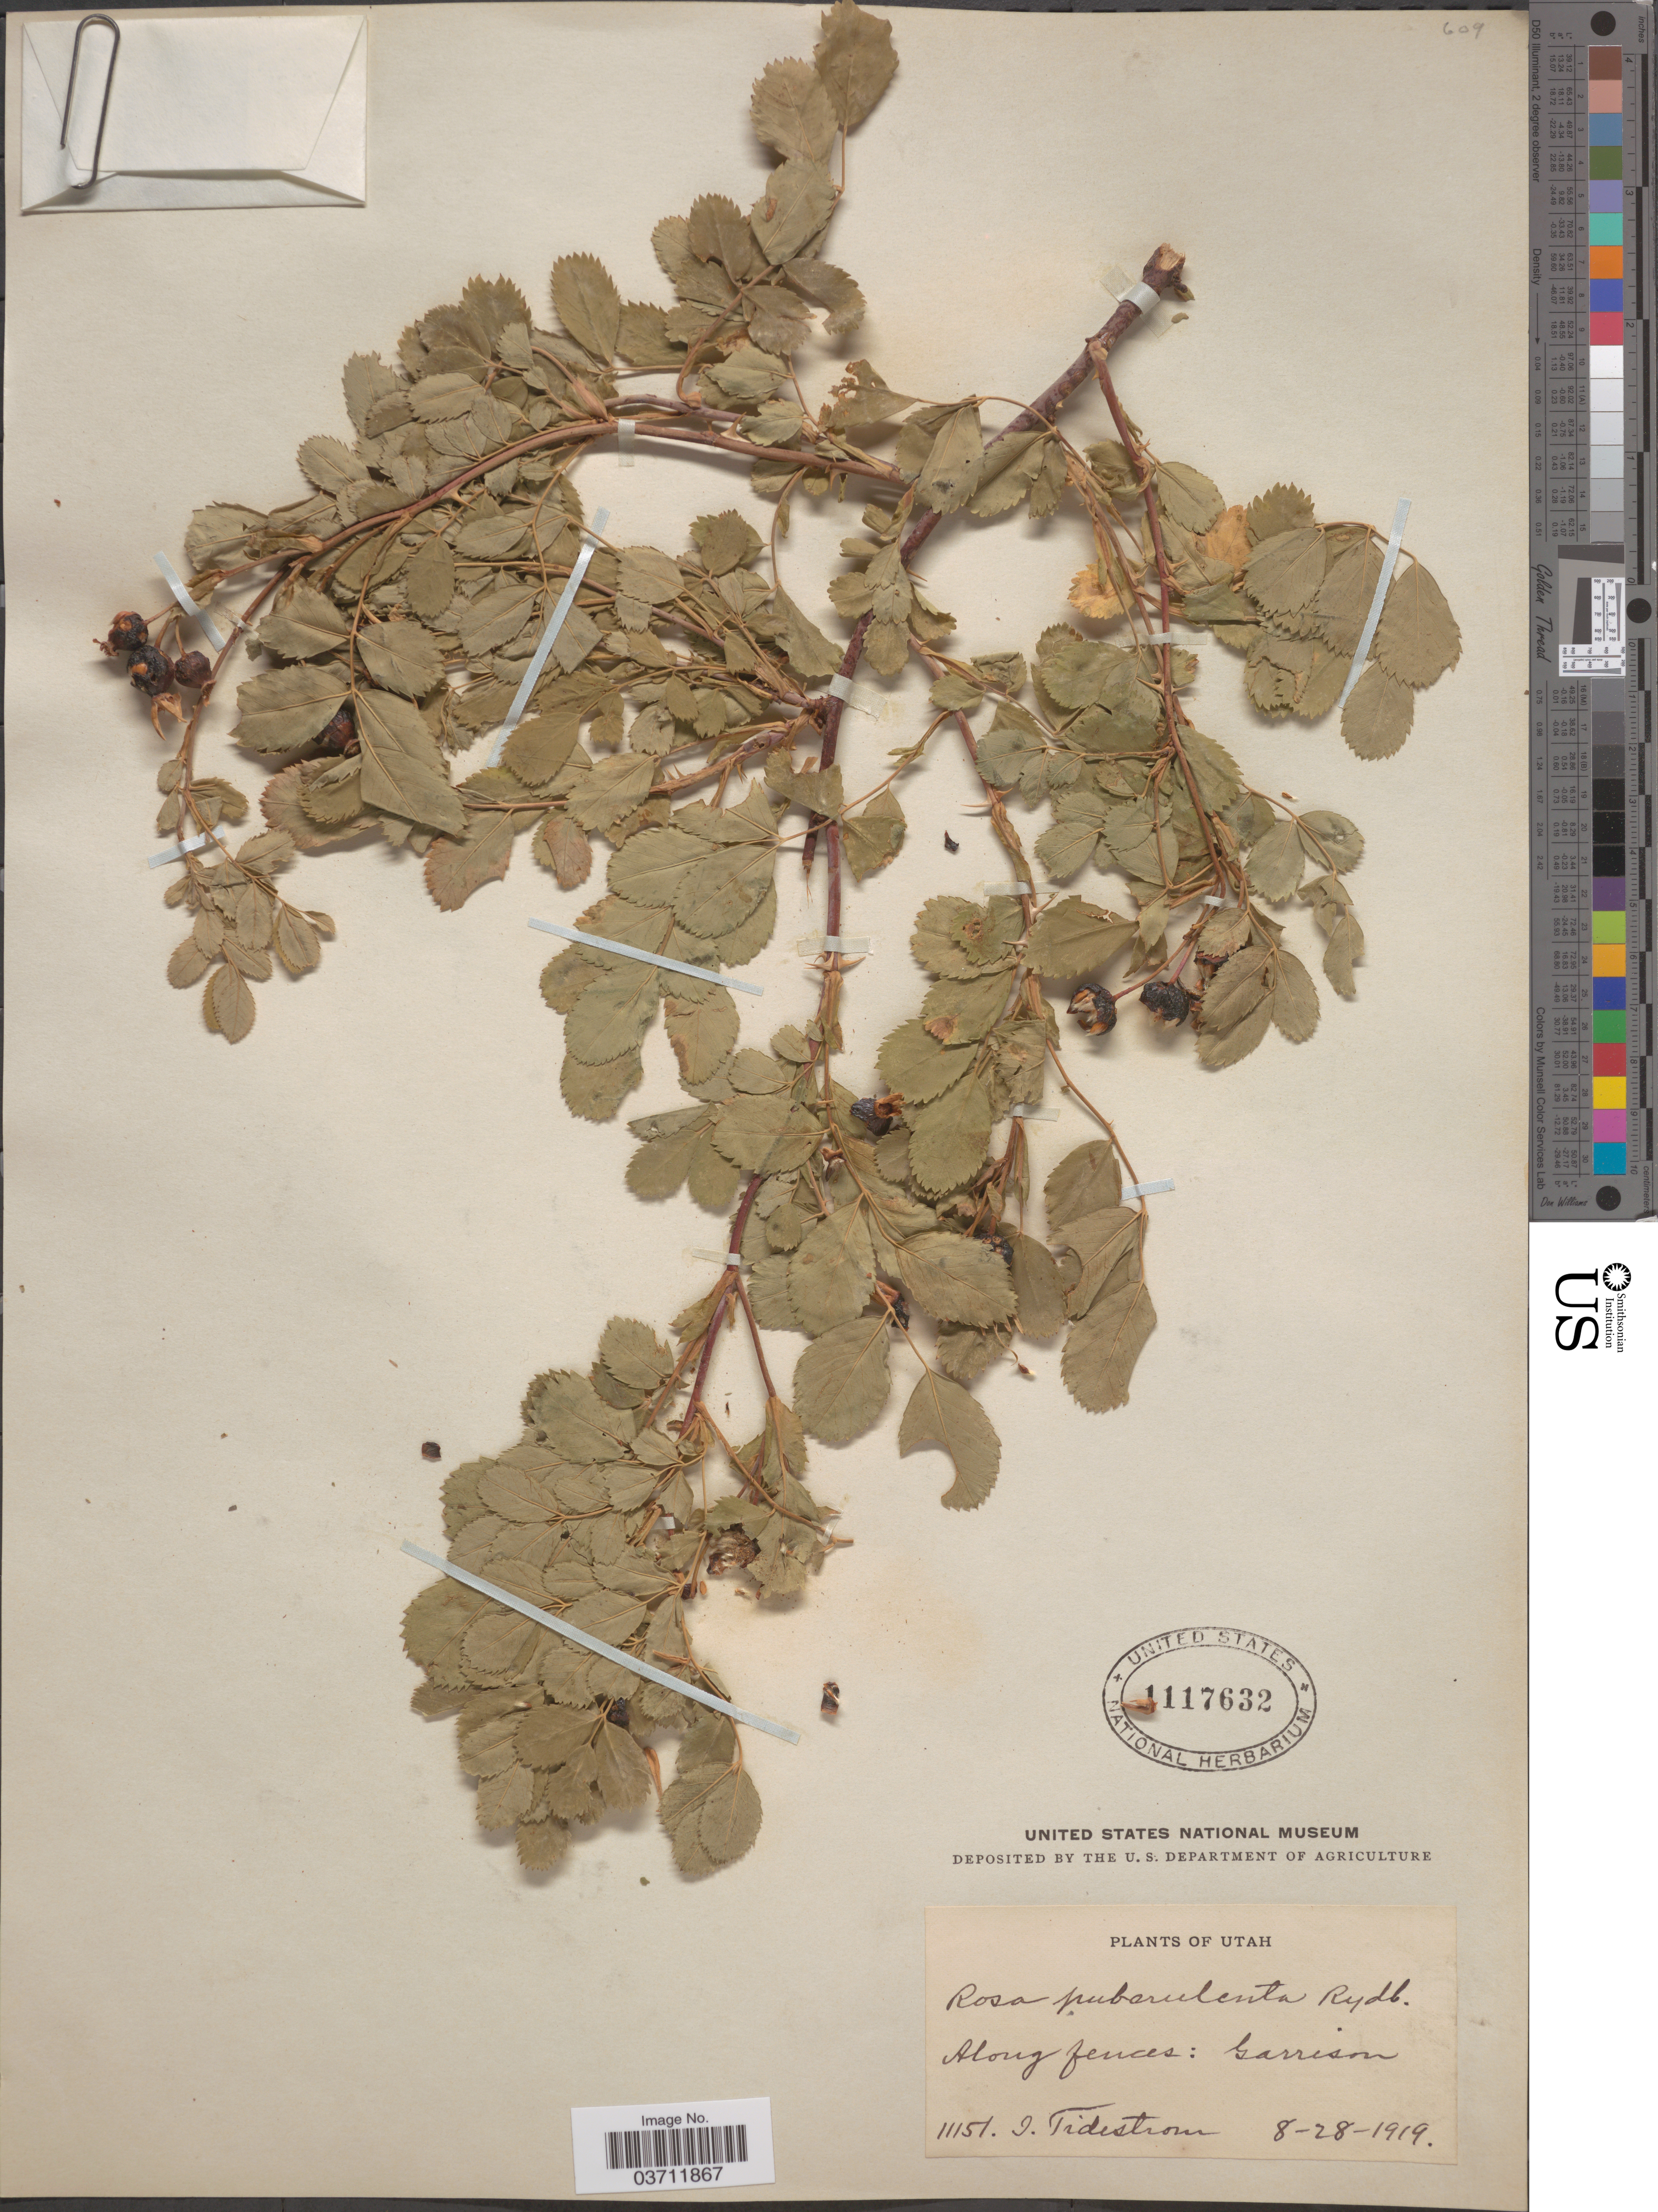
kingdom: Plantae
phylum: Tracheophyta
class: Magnoliopsida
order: Rosales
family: Rosaceae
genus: Rosa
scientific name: Rosa puberulenta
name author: Rydb.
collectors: I. F. Tidestrom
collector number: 11151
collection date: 1919-08-28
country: United States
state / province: Utah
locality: Along fences: Garrison.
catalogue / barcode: US 1117632